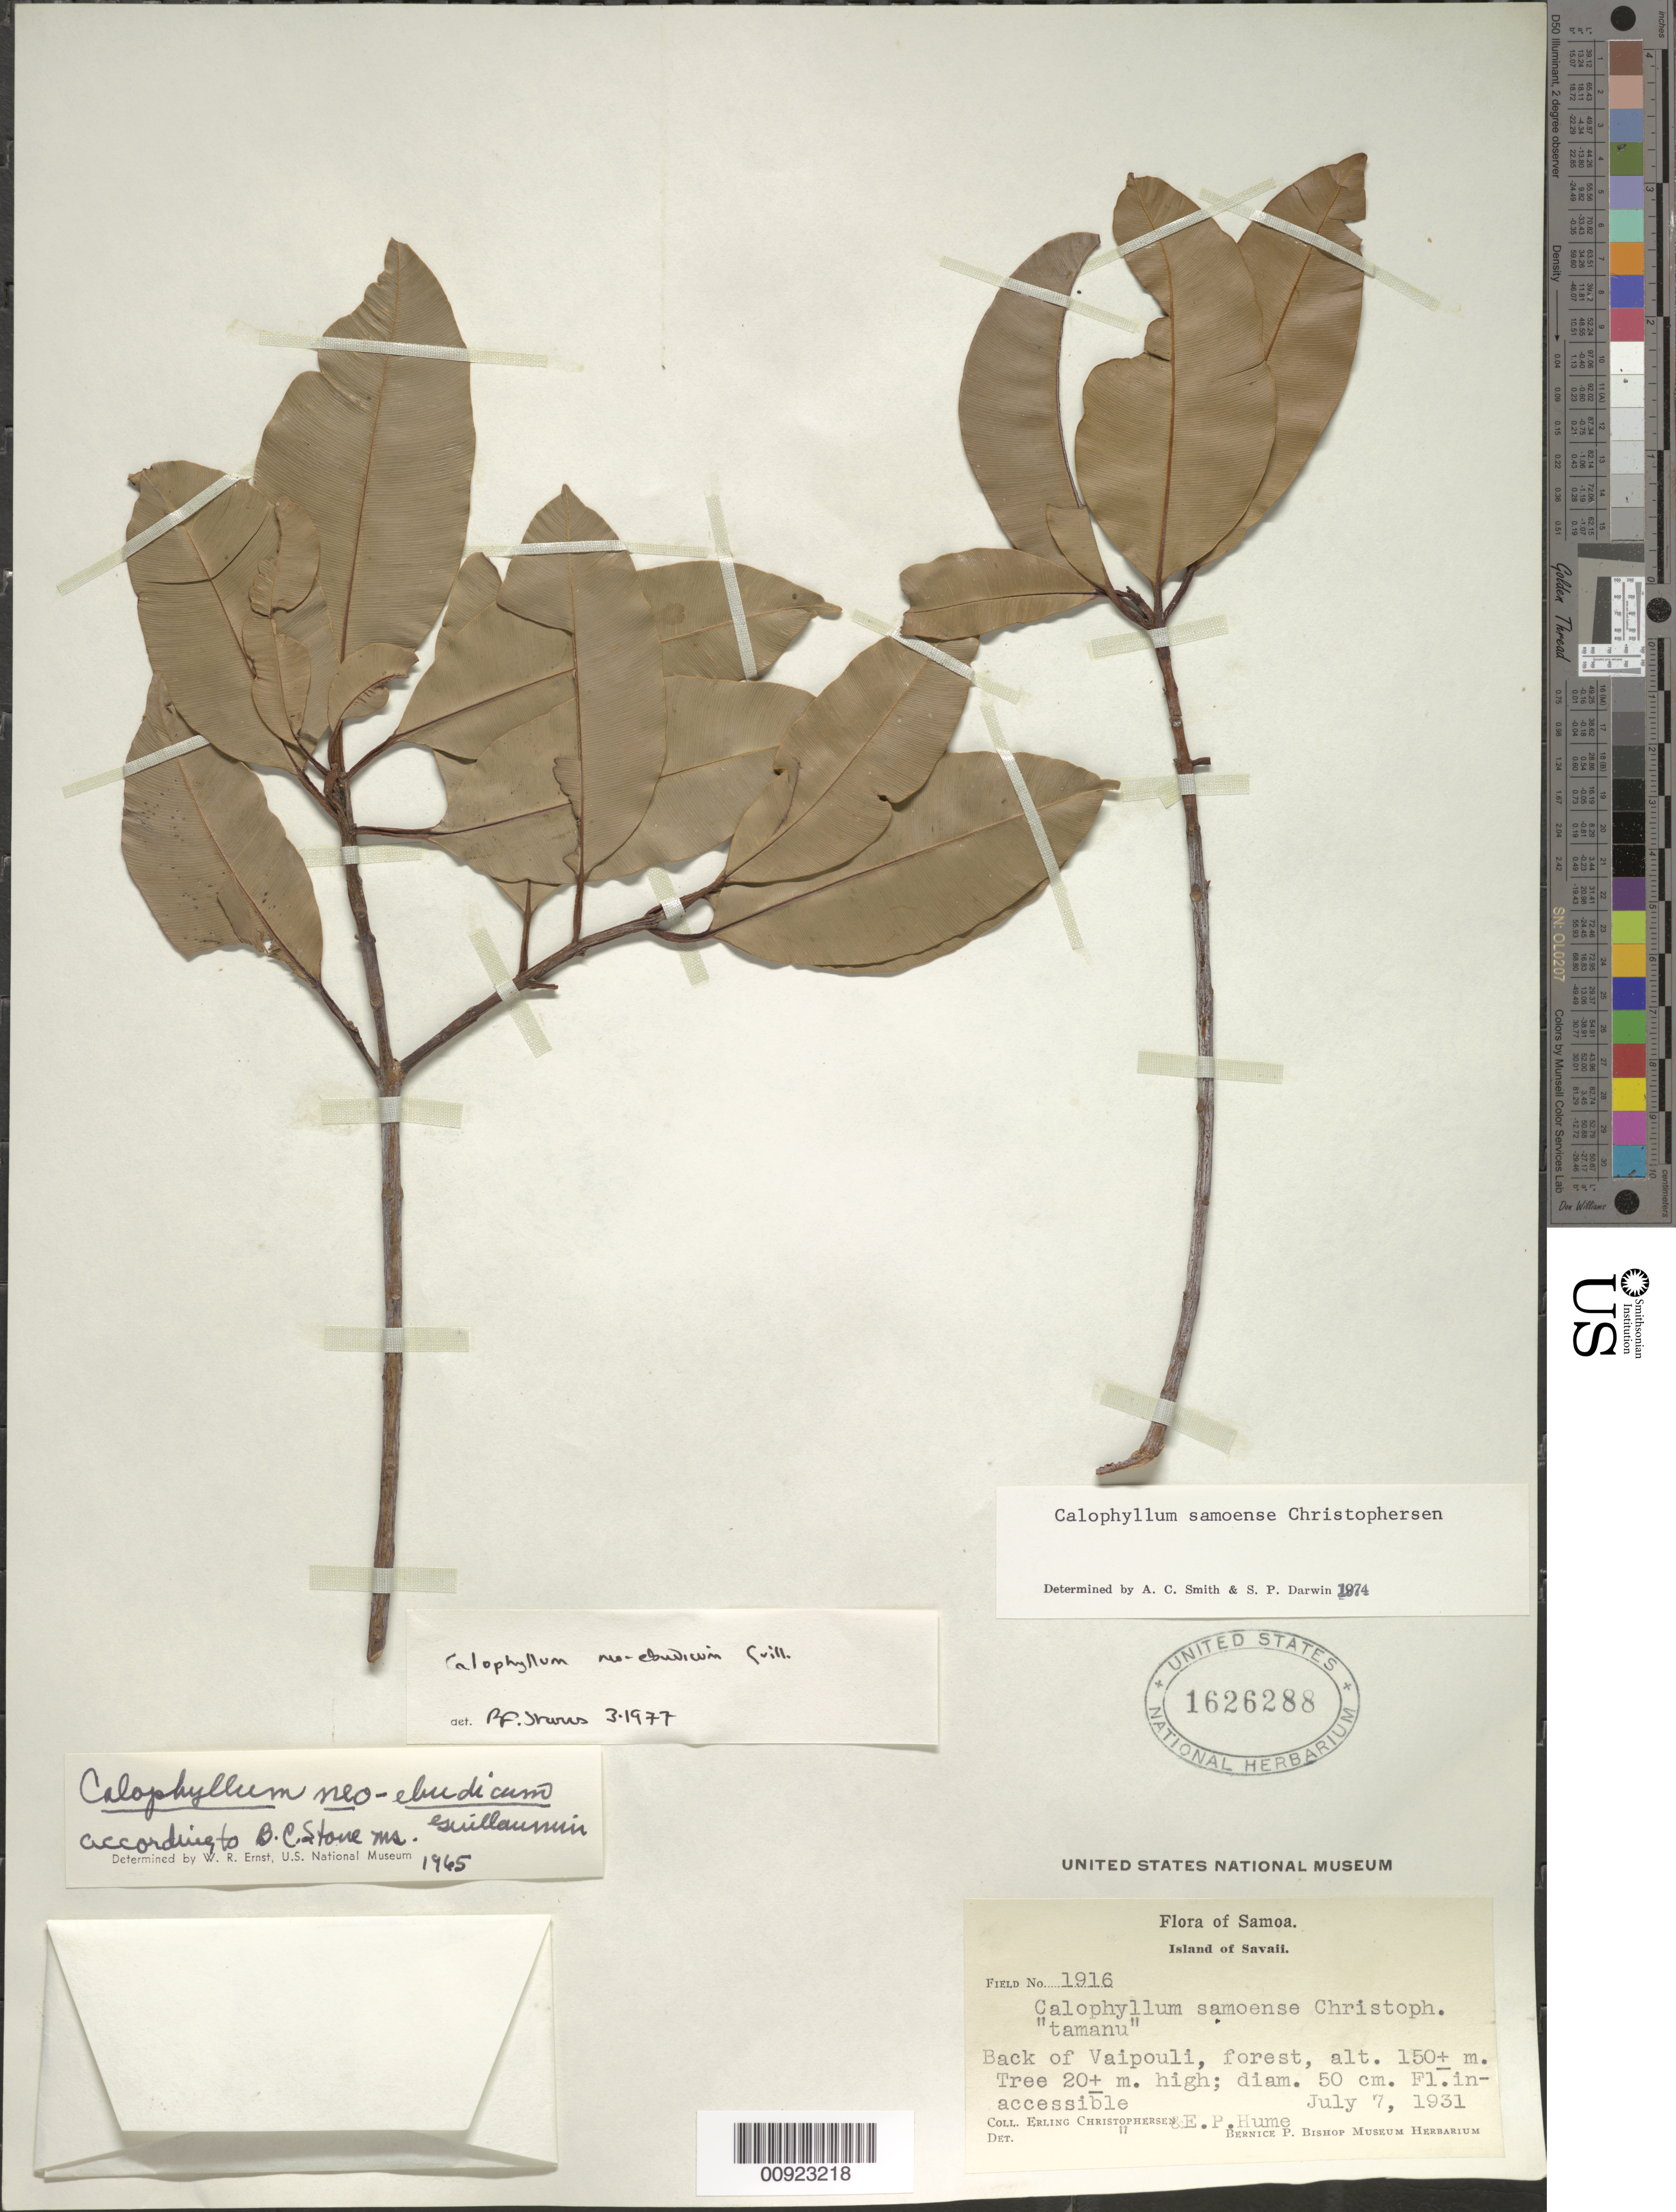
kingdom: Plantae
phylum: Tracheophyta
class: Magnoliopsida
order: Malpighiales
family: Calophyllaceae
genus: Calophyllum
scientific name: Calophyllum neoebudicum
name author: Guillaumin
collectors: E. Christophersen & E. Hume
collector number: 1916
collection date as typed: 07 Jul 1931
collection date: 1931-07-07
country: Samoa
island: Savai'i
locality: Back of Vaipouli, forest.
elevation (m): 150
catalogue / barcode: US 1626288